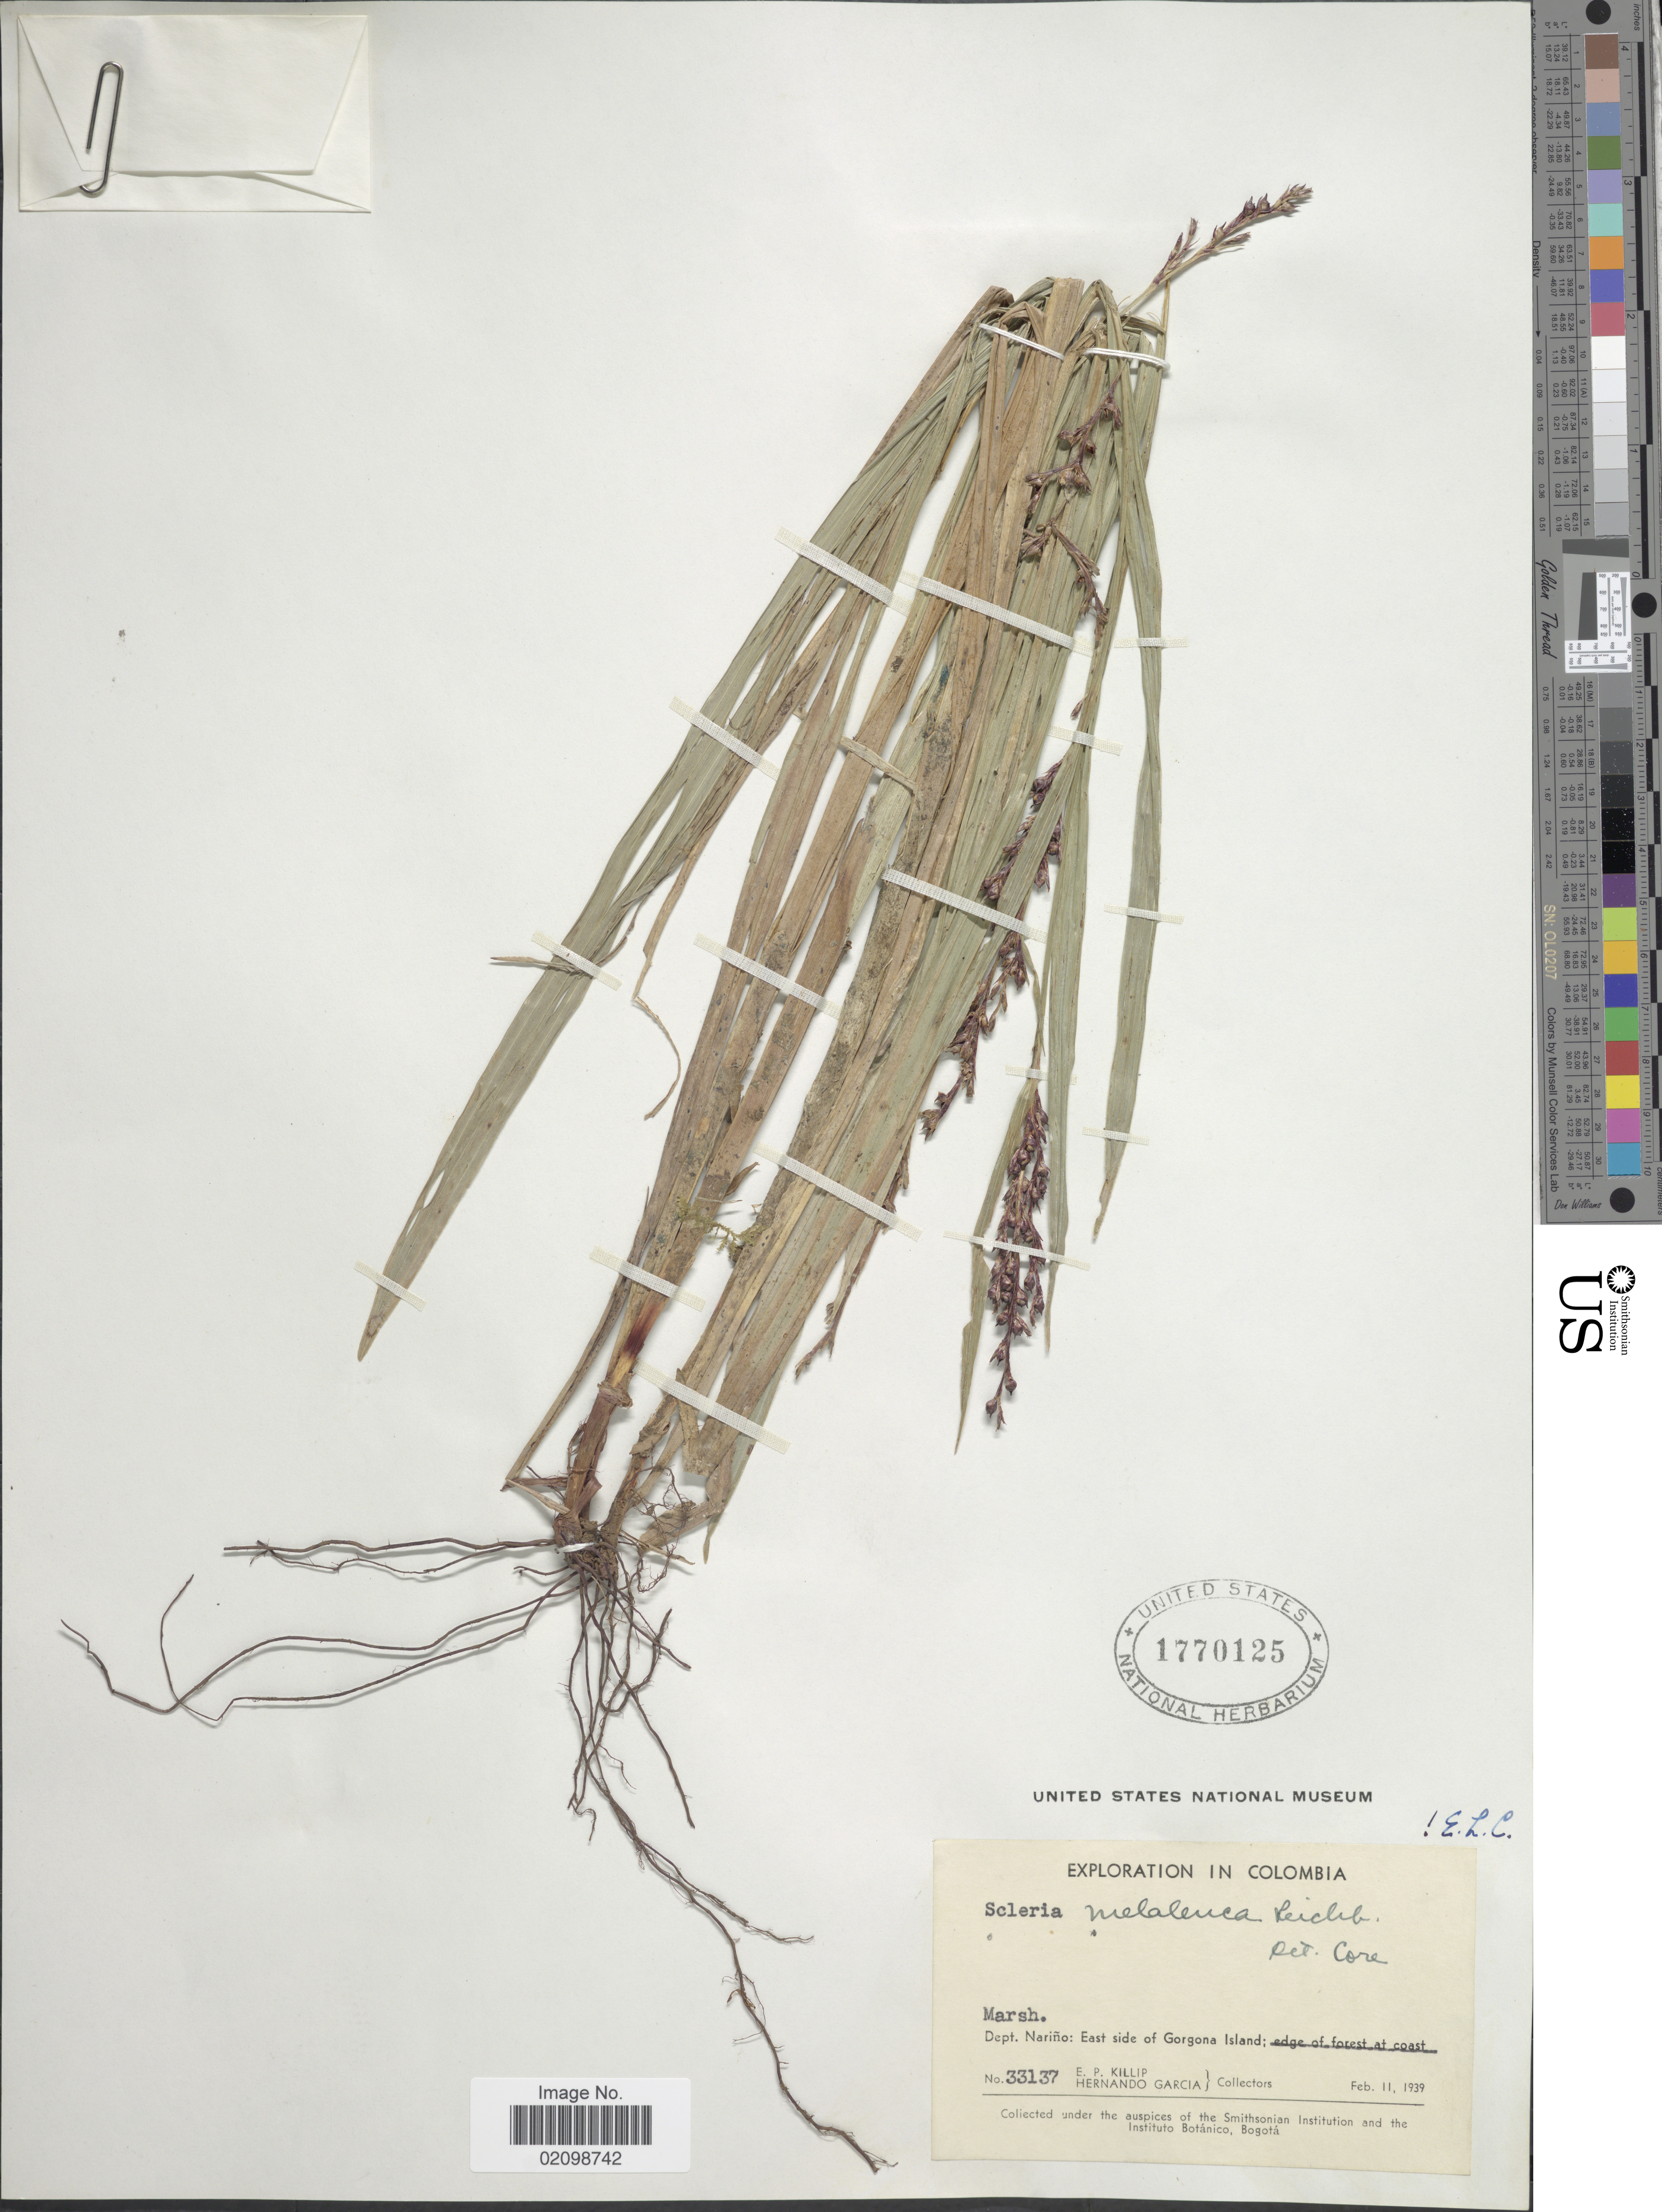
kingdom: Plantae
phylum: Tracheophyta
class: Liliopsida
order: Poales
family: Cyperaceae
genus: Scleria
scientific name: Scleria gaertneri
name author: Raddi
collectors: E. P. Killip & H. Garcia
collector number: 33137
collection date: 1939-02-11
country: Colombia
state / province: Nariño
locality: Dept. Narino: East side of Gorgona Island.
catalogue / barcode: US 1770125